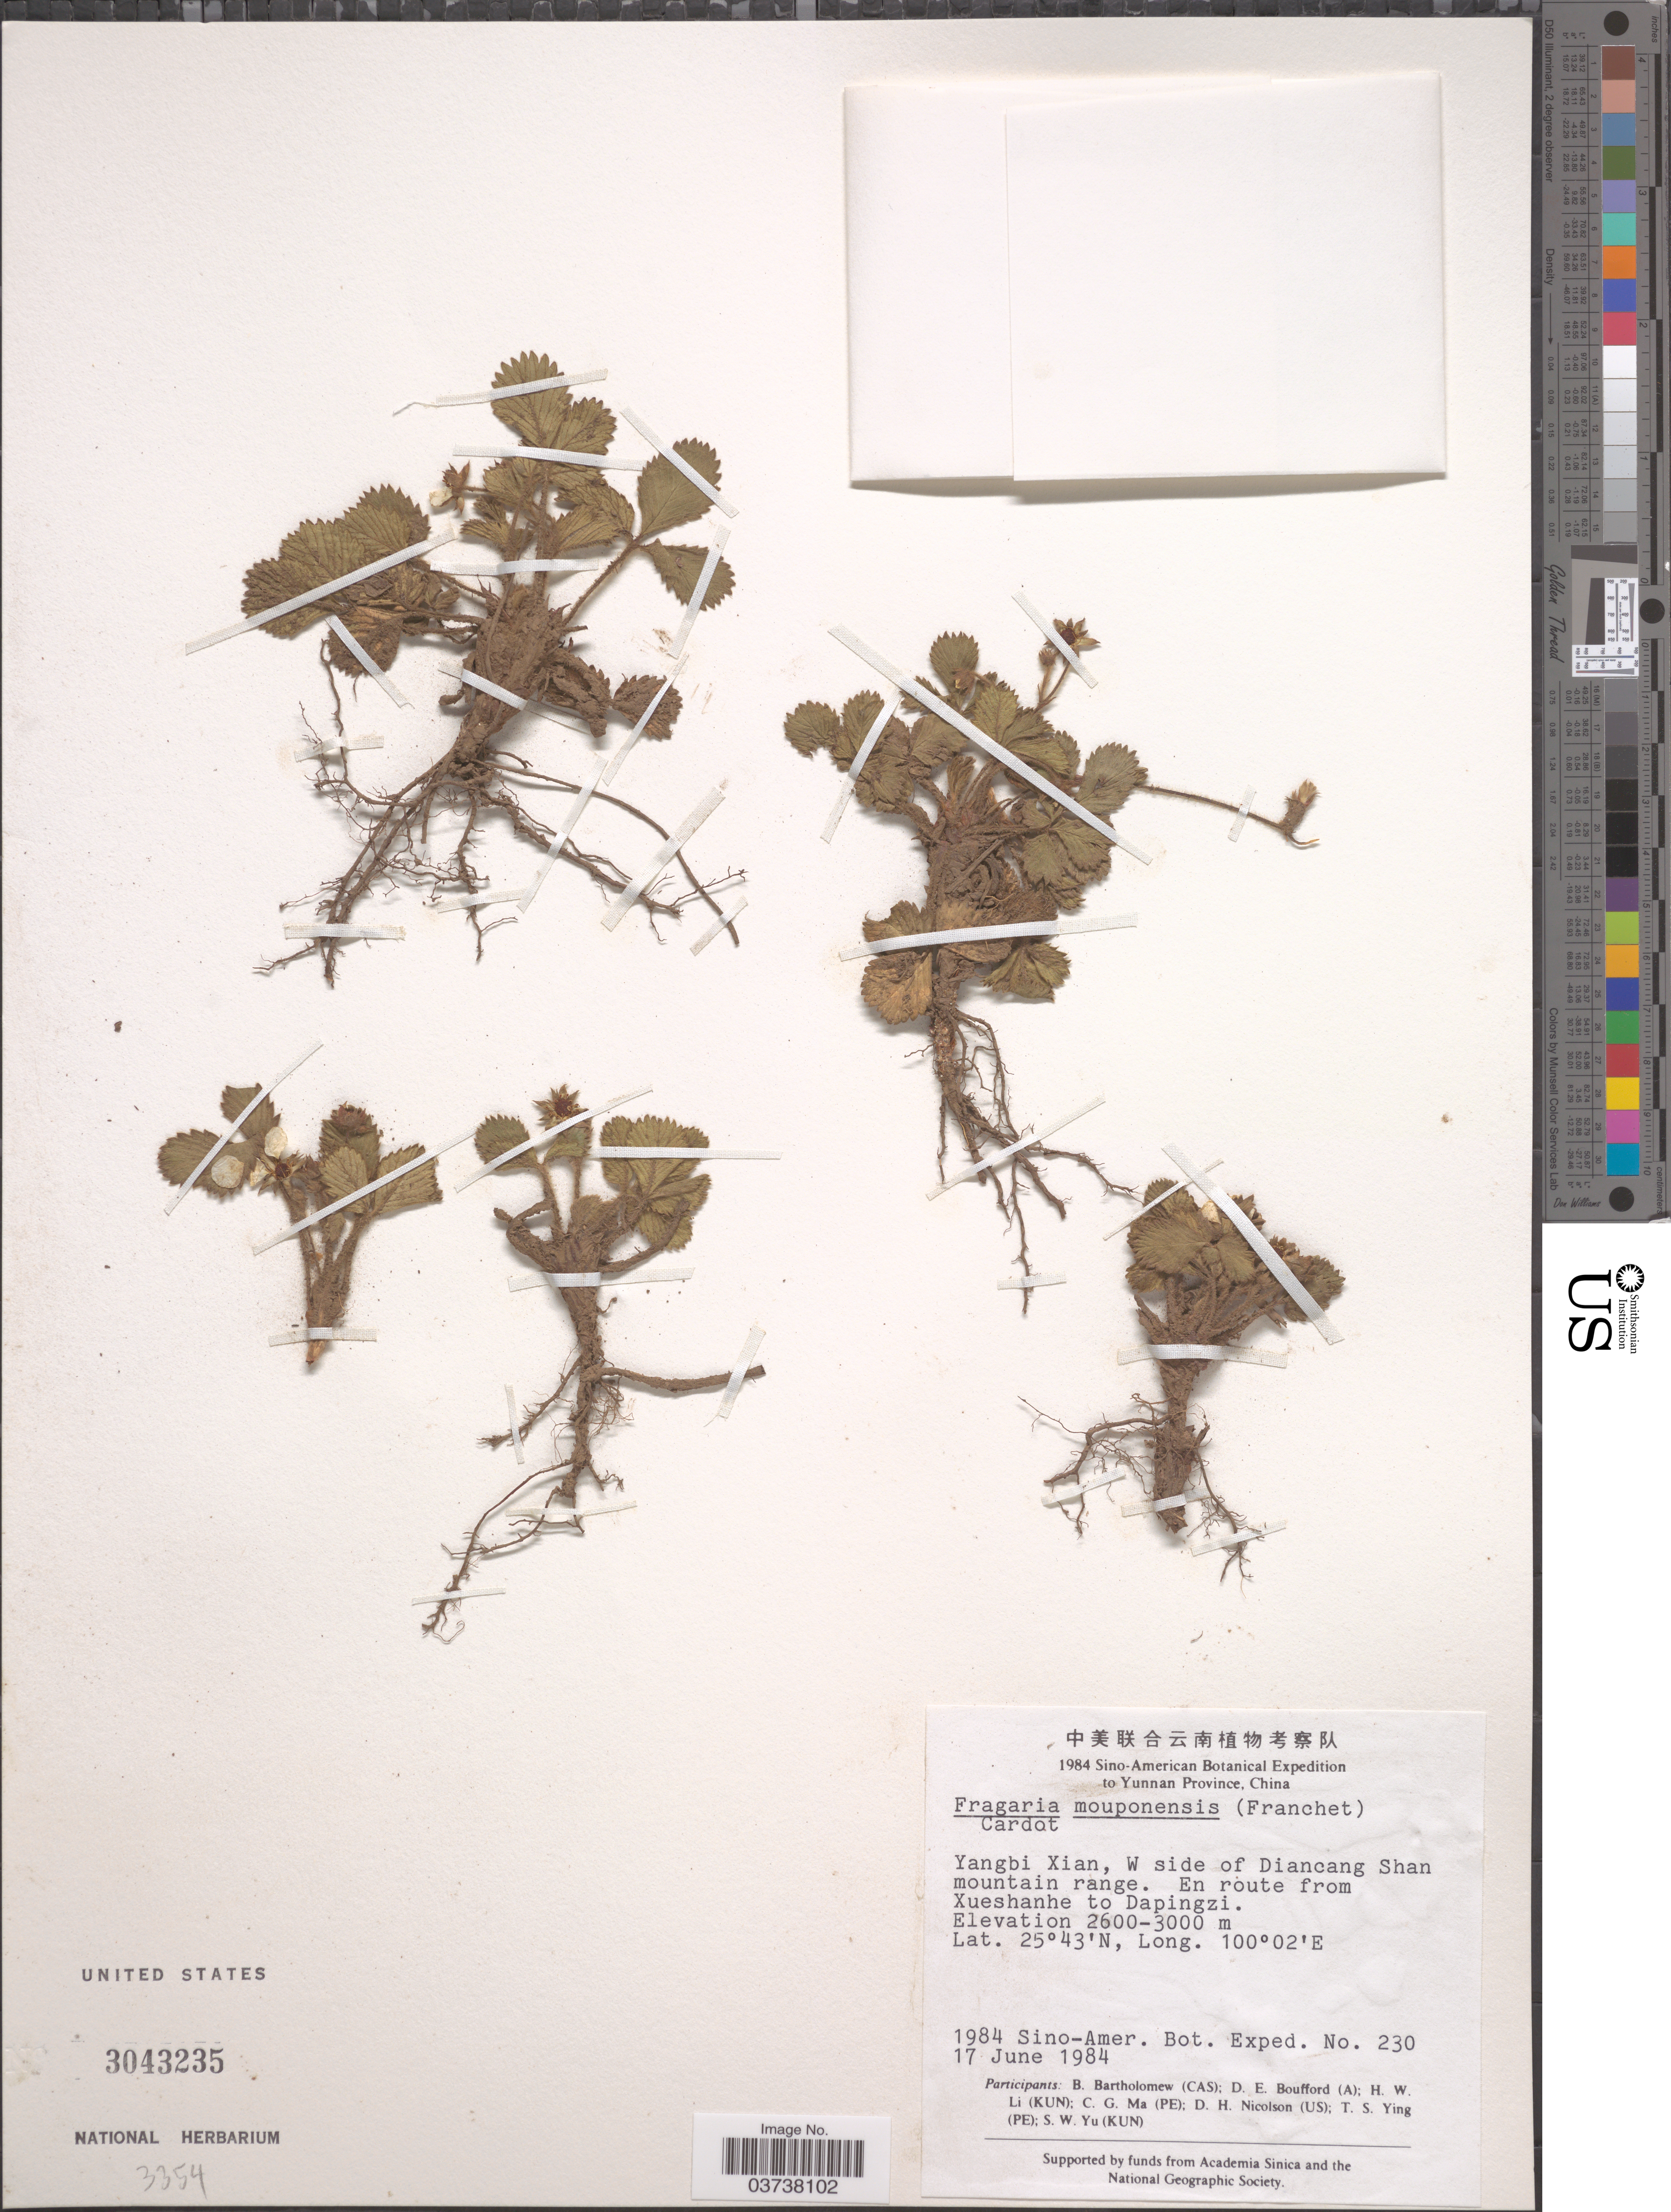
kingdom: Plantae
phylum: Tracheophyta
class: Magnoliopsida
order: Rosales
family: Rosaceae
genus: Fragaria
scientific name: Fragaria moupinensis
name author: (Franch.) Cardot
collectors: Sino-Amer. Bot. Exped. 1984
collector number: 230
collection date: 1984-06-17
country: China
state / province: Yunnan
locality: Yangbi Xian, W side of Diancang Shan mountain range. En route from Xueshanhe to Dapingzi.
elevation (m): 2600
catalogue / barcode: US 3043235